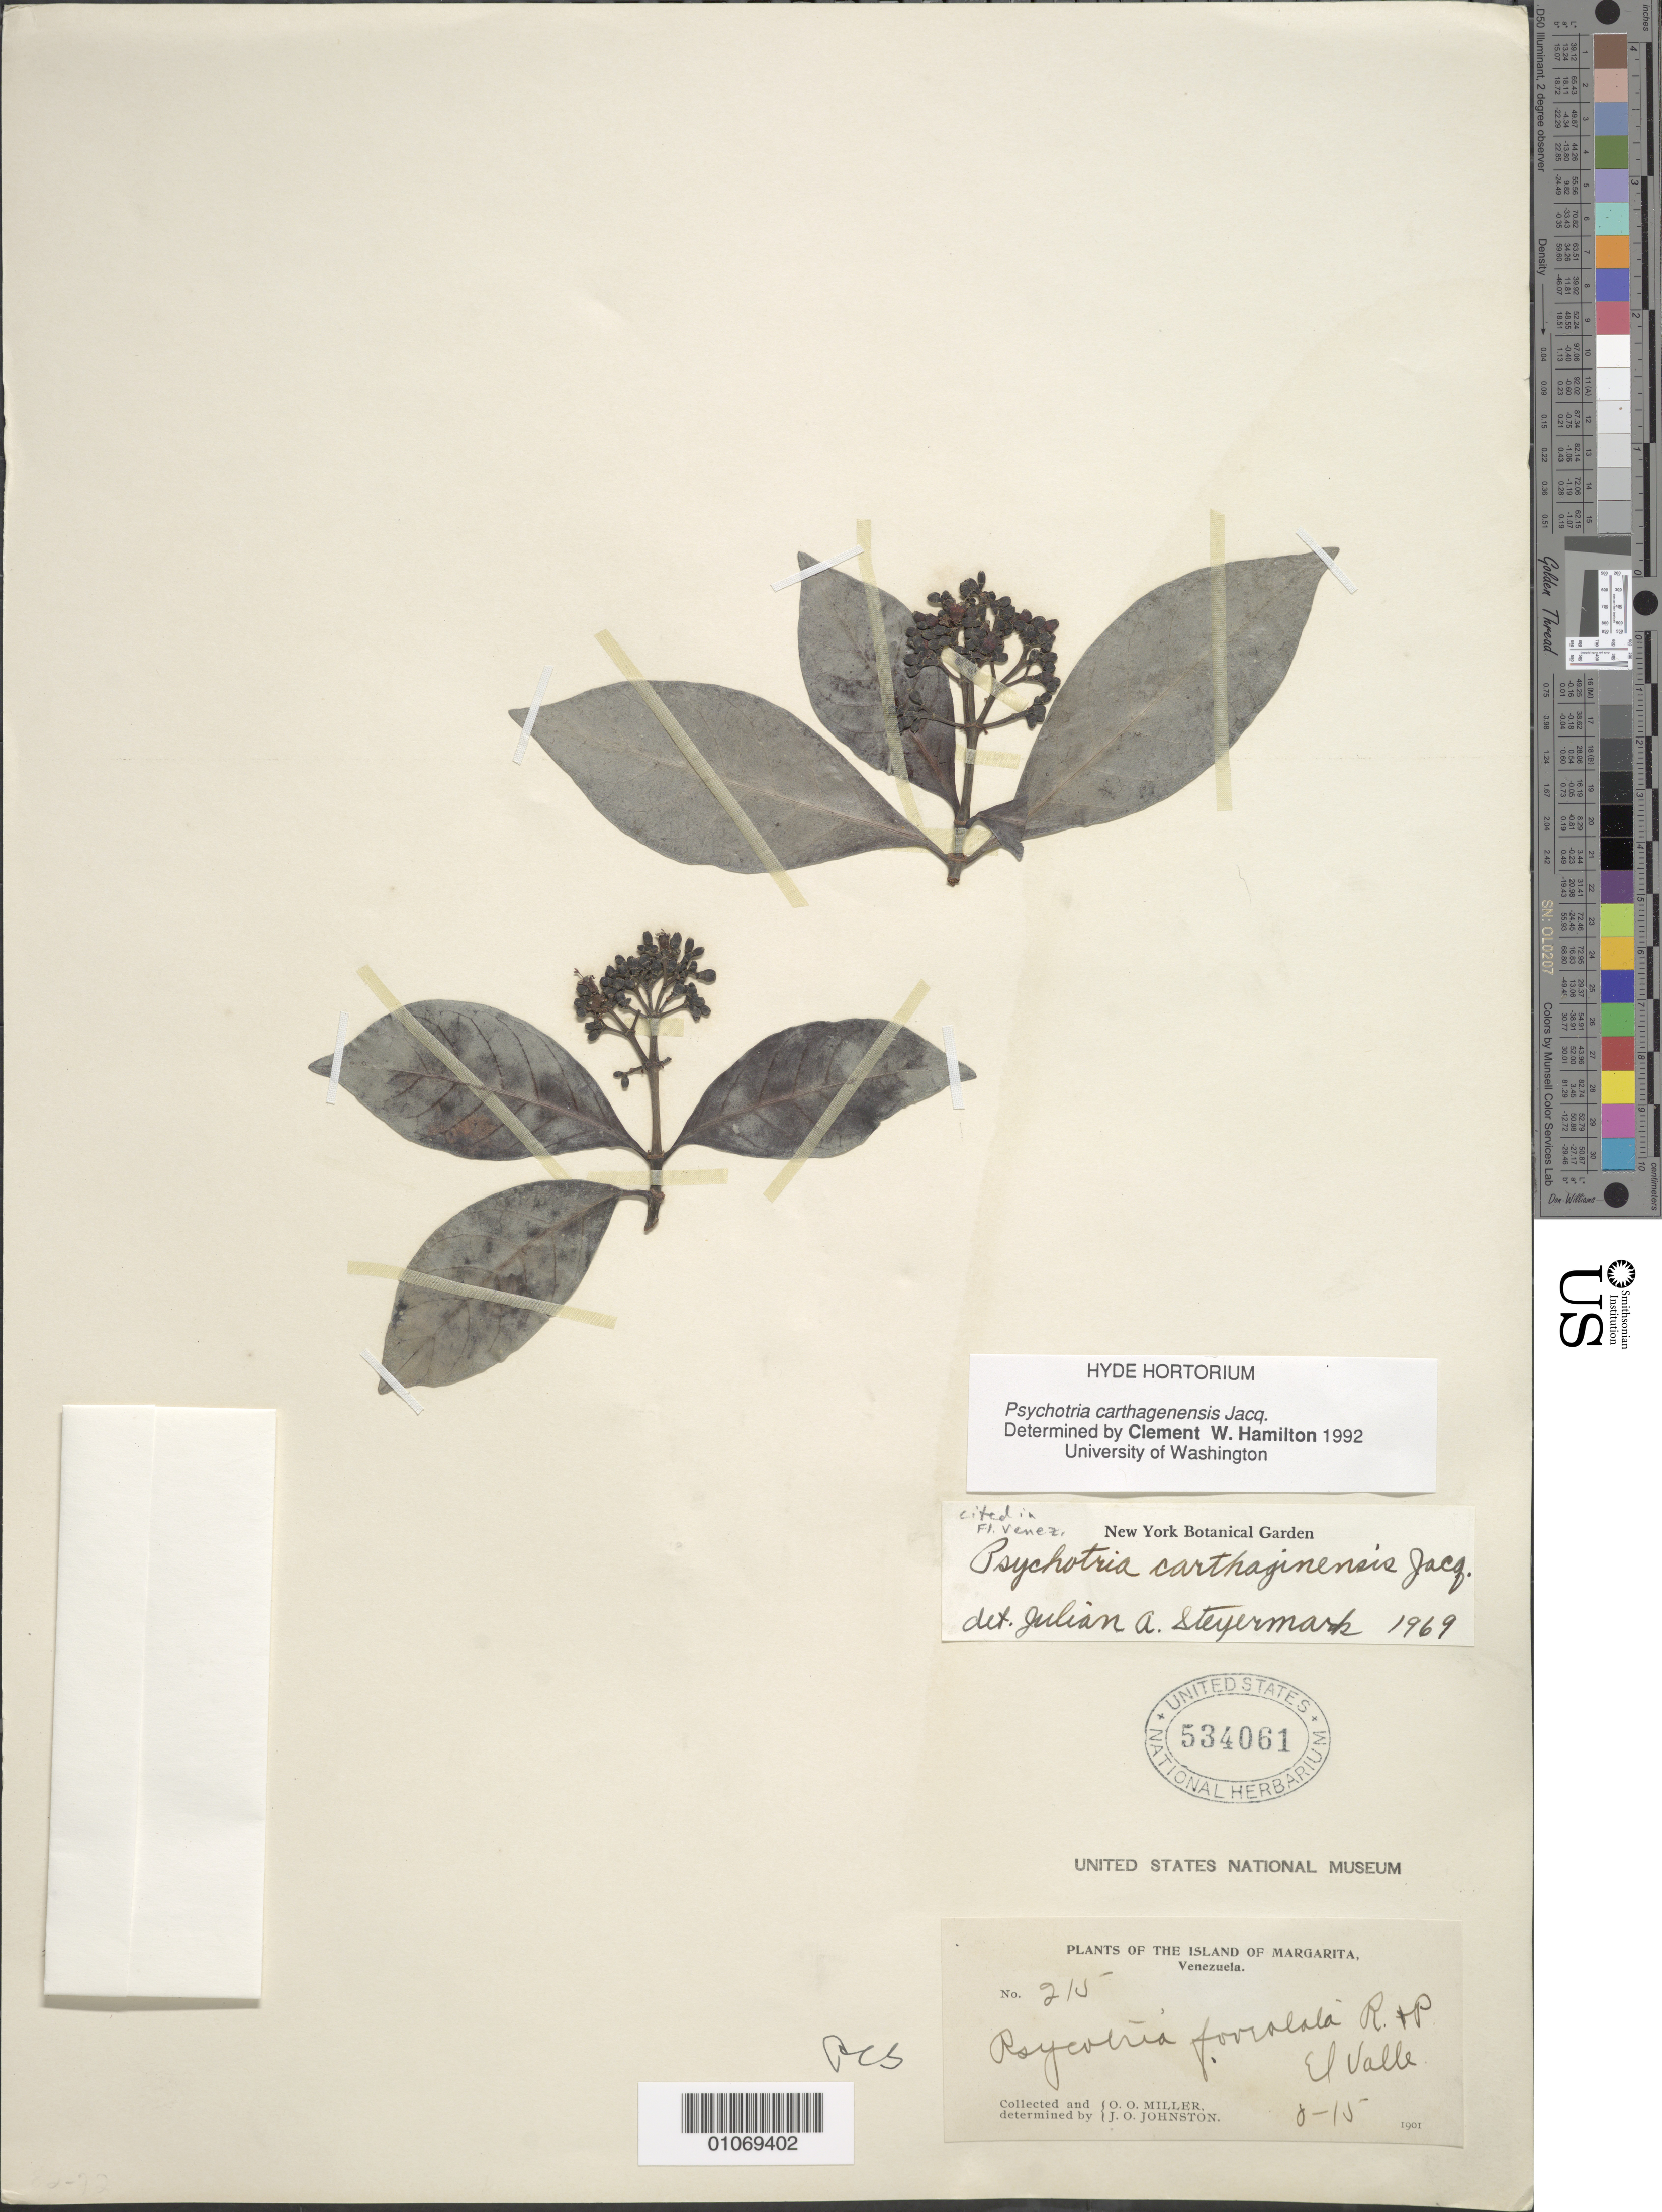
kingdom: Plantae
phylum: Tracheophyta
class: Magnoliopsida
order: Gentianales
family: Rubiaceae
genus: Psychotria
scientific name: Psychotria carthagenensis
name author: Jacq.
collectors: O. O. Miller & J. Johnston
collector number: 215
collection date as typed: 15 Aug 1901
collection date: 1901-08-15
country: Venezuela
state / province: Nueva Esparta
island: Margarita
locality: El Valle.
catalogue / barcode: US 534061